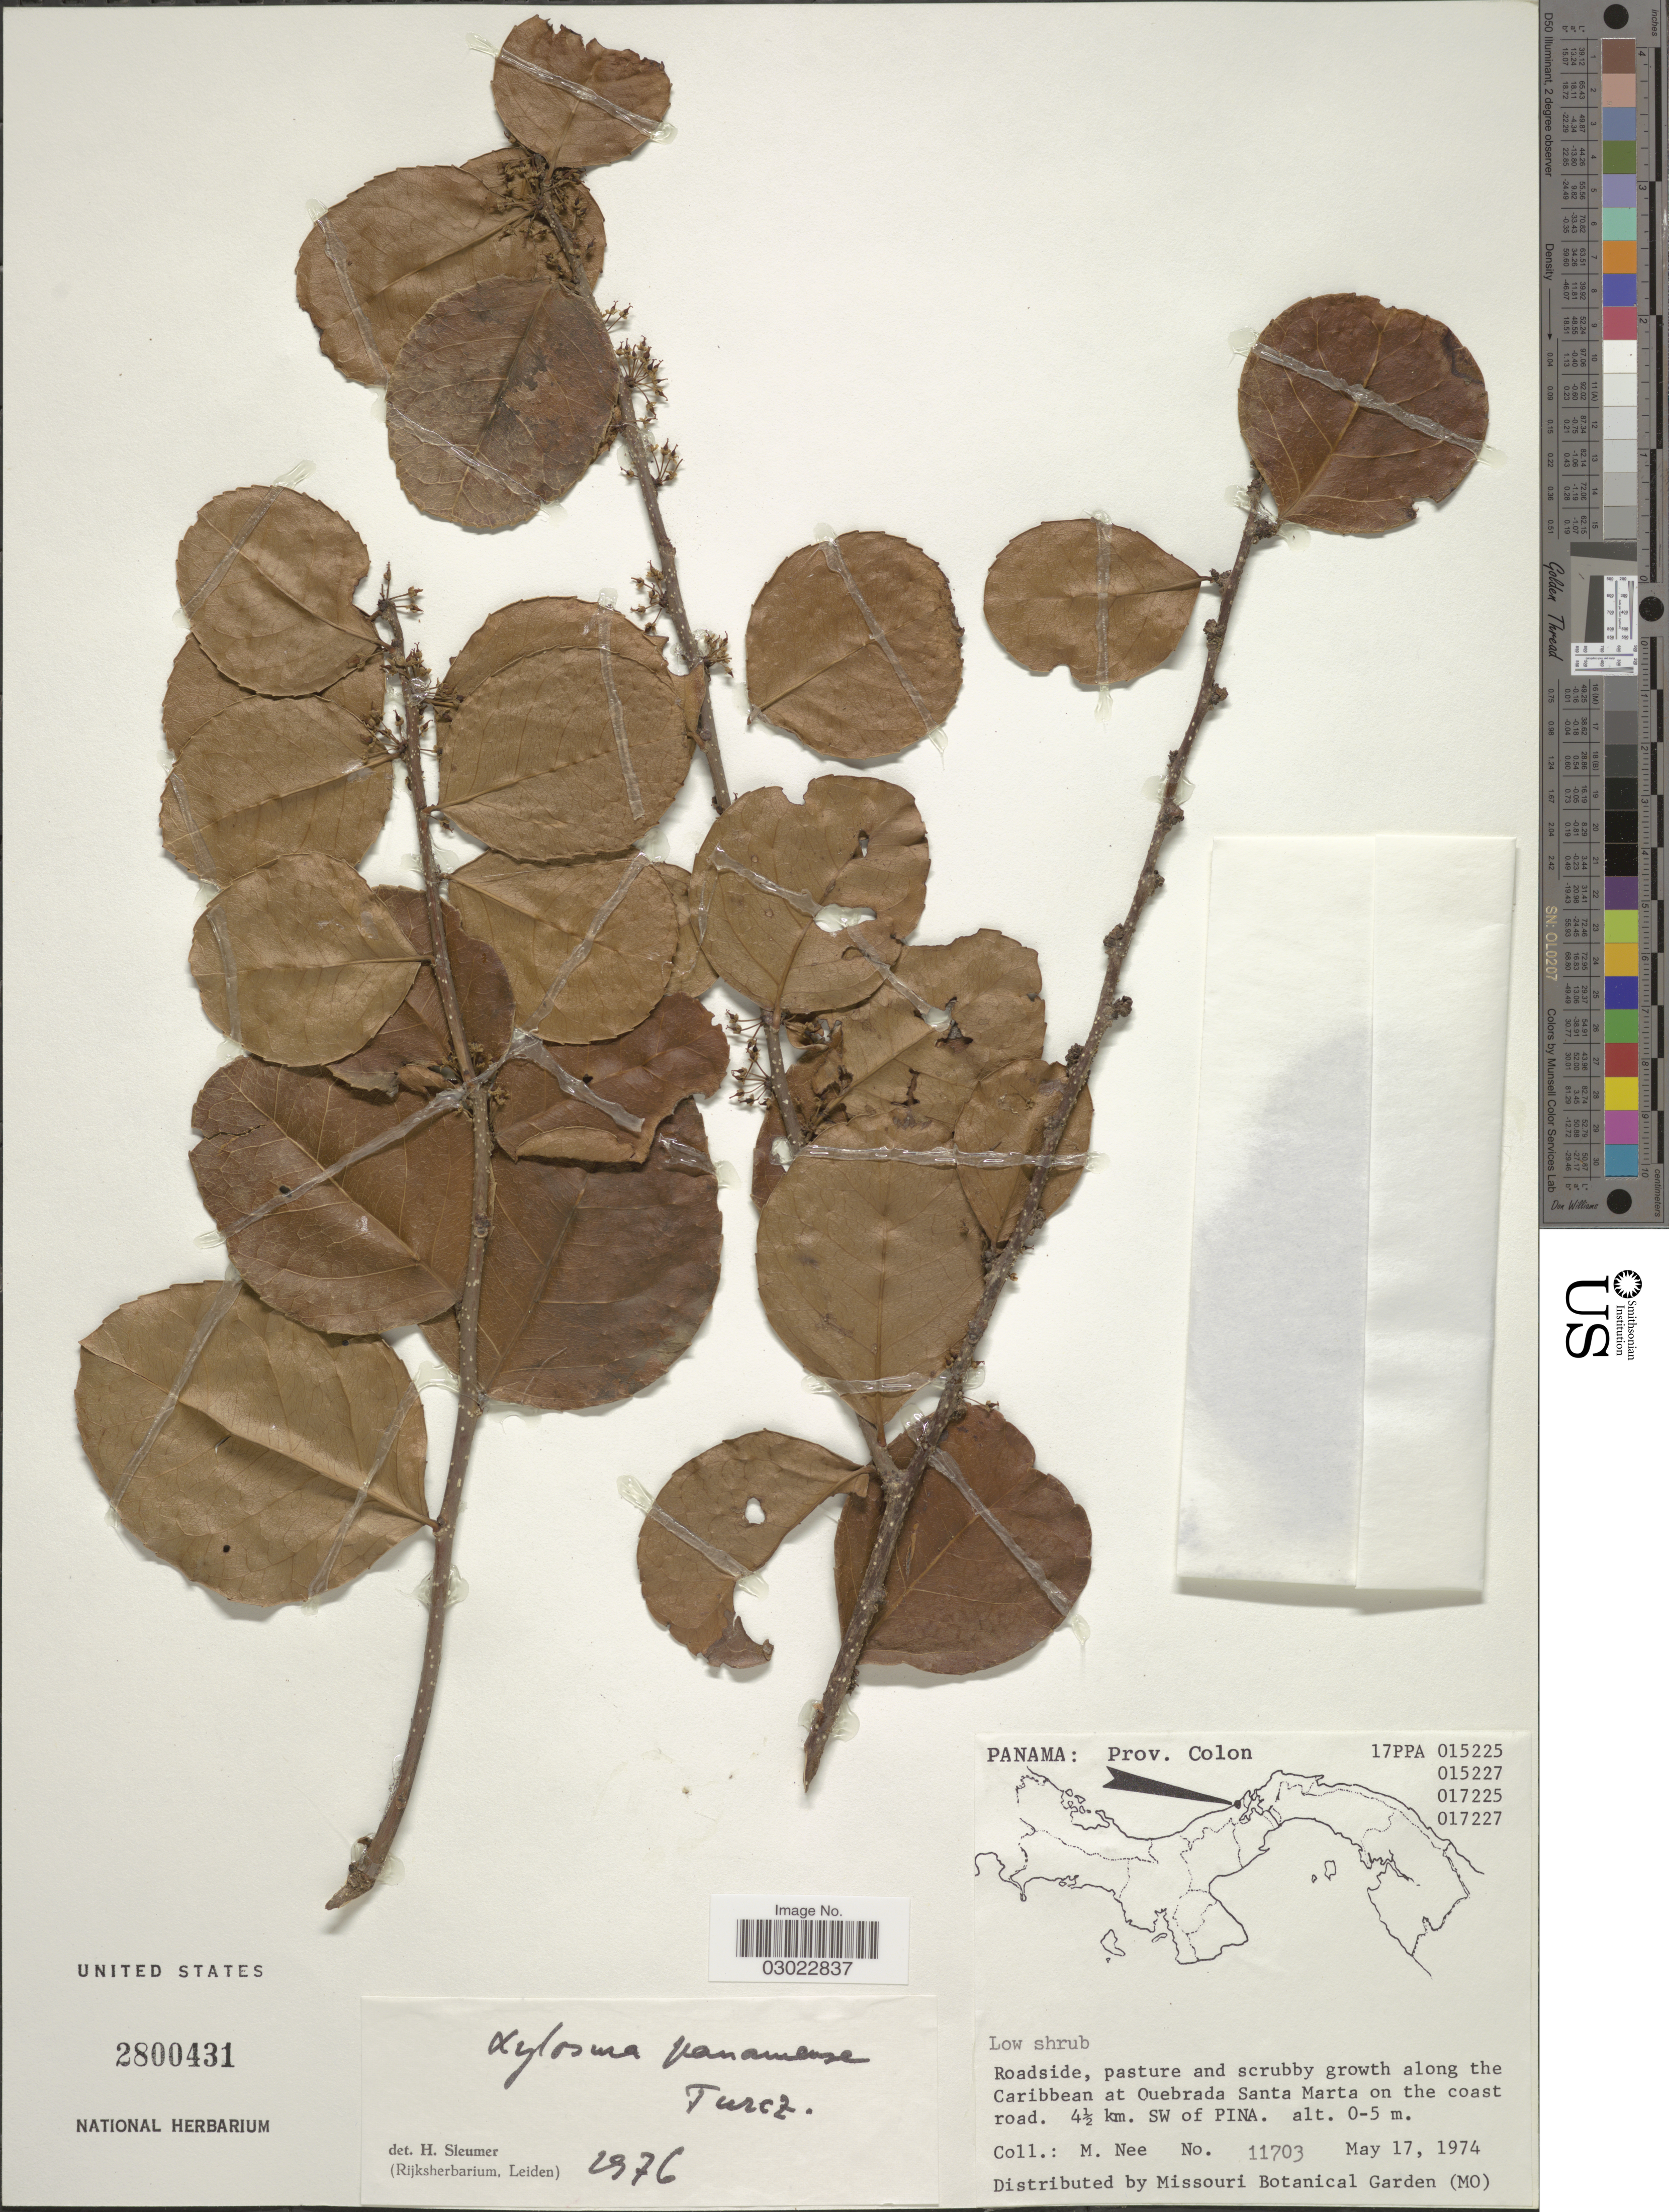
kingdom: Plantae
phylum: Tracheophyta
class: Magnoliopsida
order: Malpighiales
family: Salicaceae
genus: Xylosma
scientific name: Xylosma panamensis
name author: Turcz.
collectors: M. Nee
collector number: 11703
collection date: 1974-05-17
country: Panama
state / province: Colón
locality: Roadside, pasture and scrubby growth along the Caribbean at Quebrada Santa Marta on the coast road. 4½ km. SW of Pina.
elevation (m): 0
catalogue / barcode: US 2800431